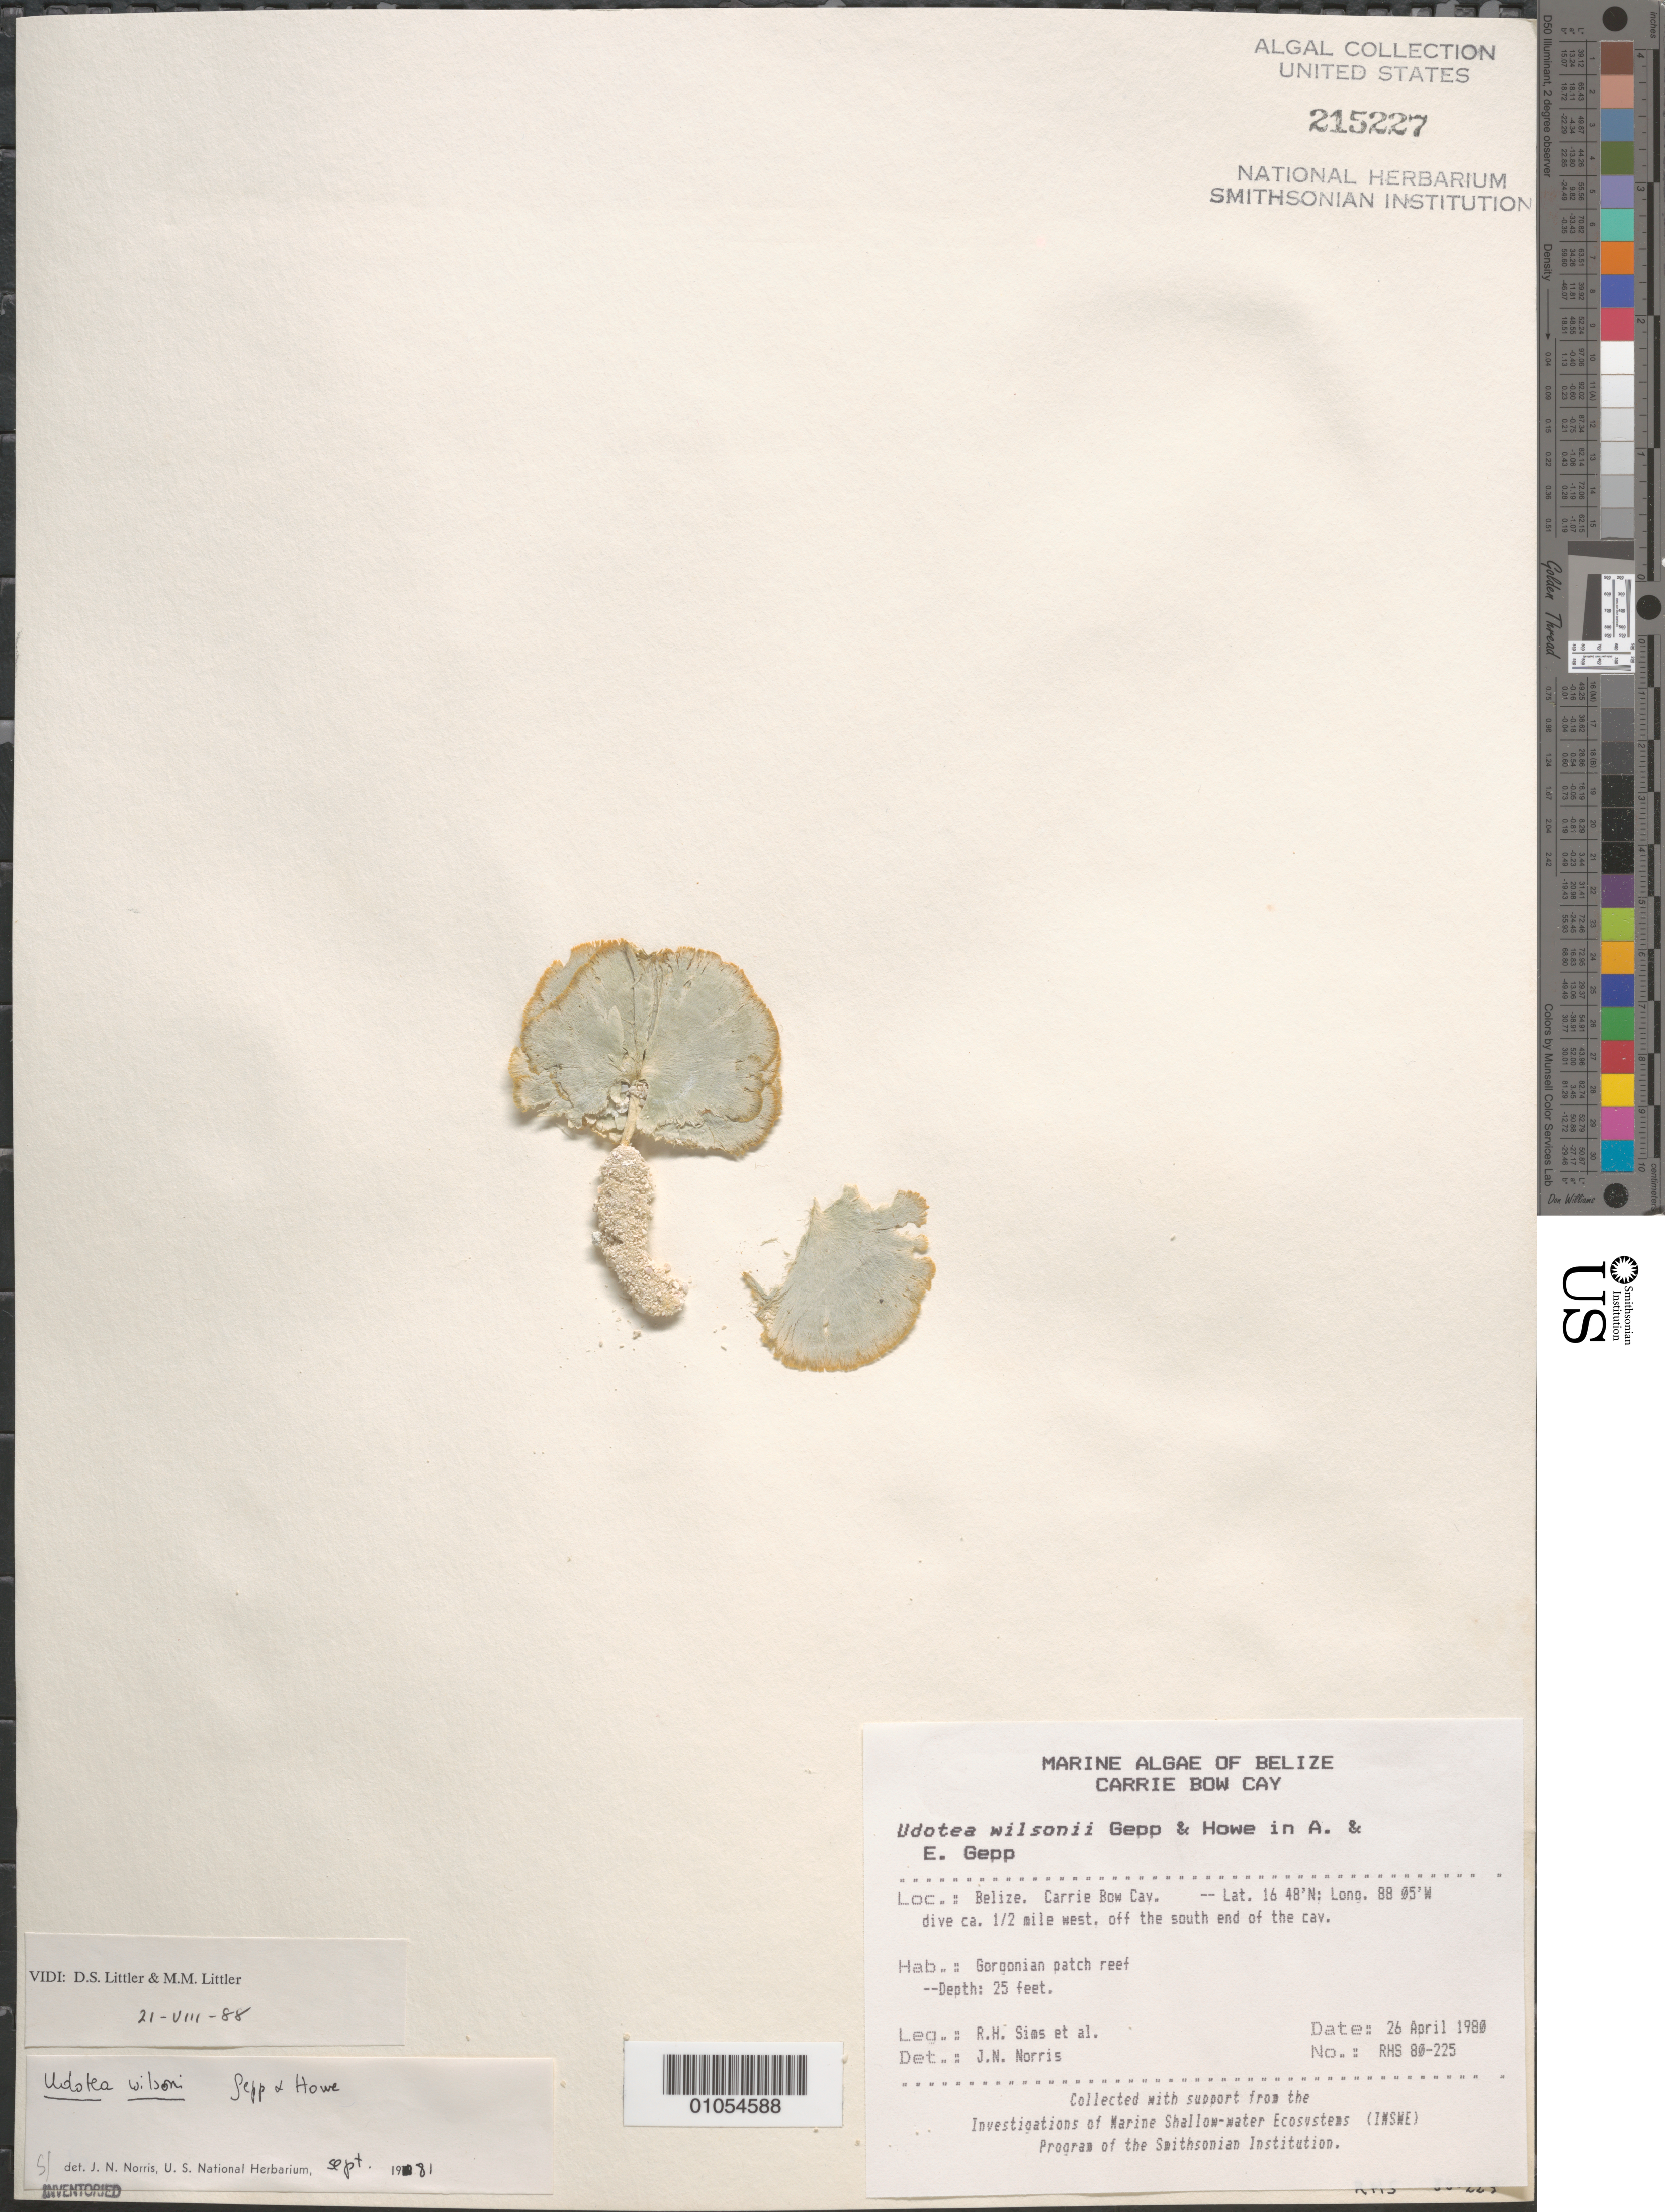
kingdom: Plantae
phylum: Chlorophyta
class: Ulvophyceae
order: Bryopsidales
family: Udoteaceae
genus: Udotea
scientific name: Udotea wilsonii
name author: A. Gepp et al. in A. Gepp & E. Gepp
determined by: Norris, James N.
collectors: R. H. Sims & et al.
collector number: RHS 80-225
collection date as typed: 26 Apr 1980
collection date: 1980-04-26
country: Belize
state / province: Stann Creek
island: Carrie Bow Cay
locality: Ca. 1/2 mile west, off south end of the cay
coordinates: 16 48'N, 88 05'W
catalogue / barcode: US 215227